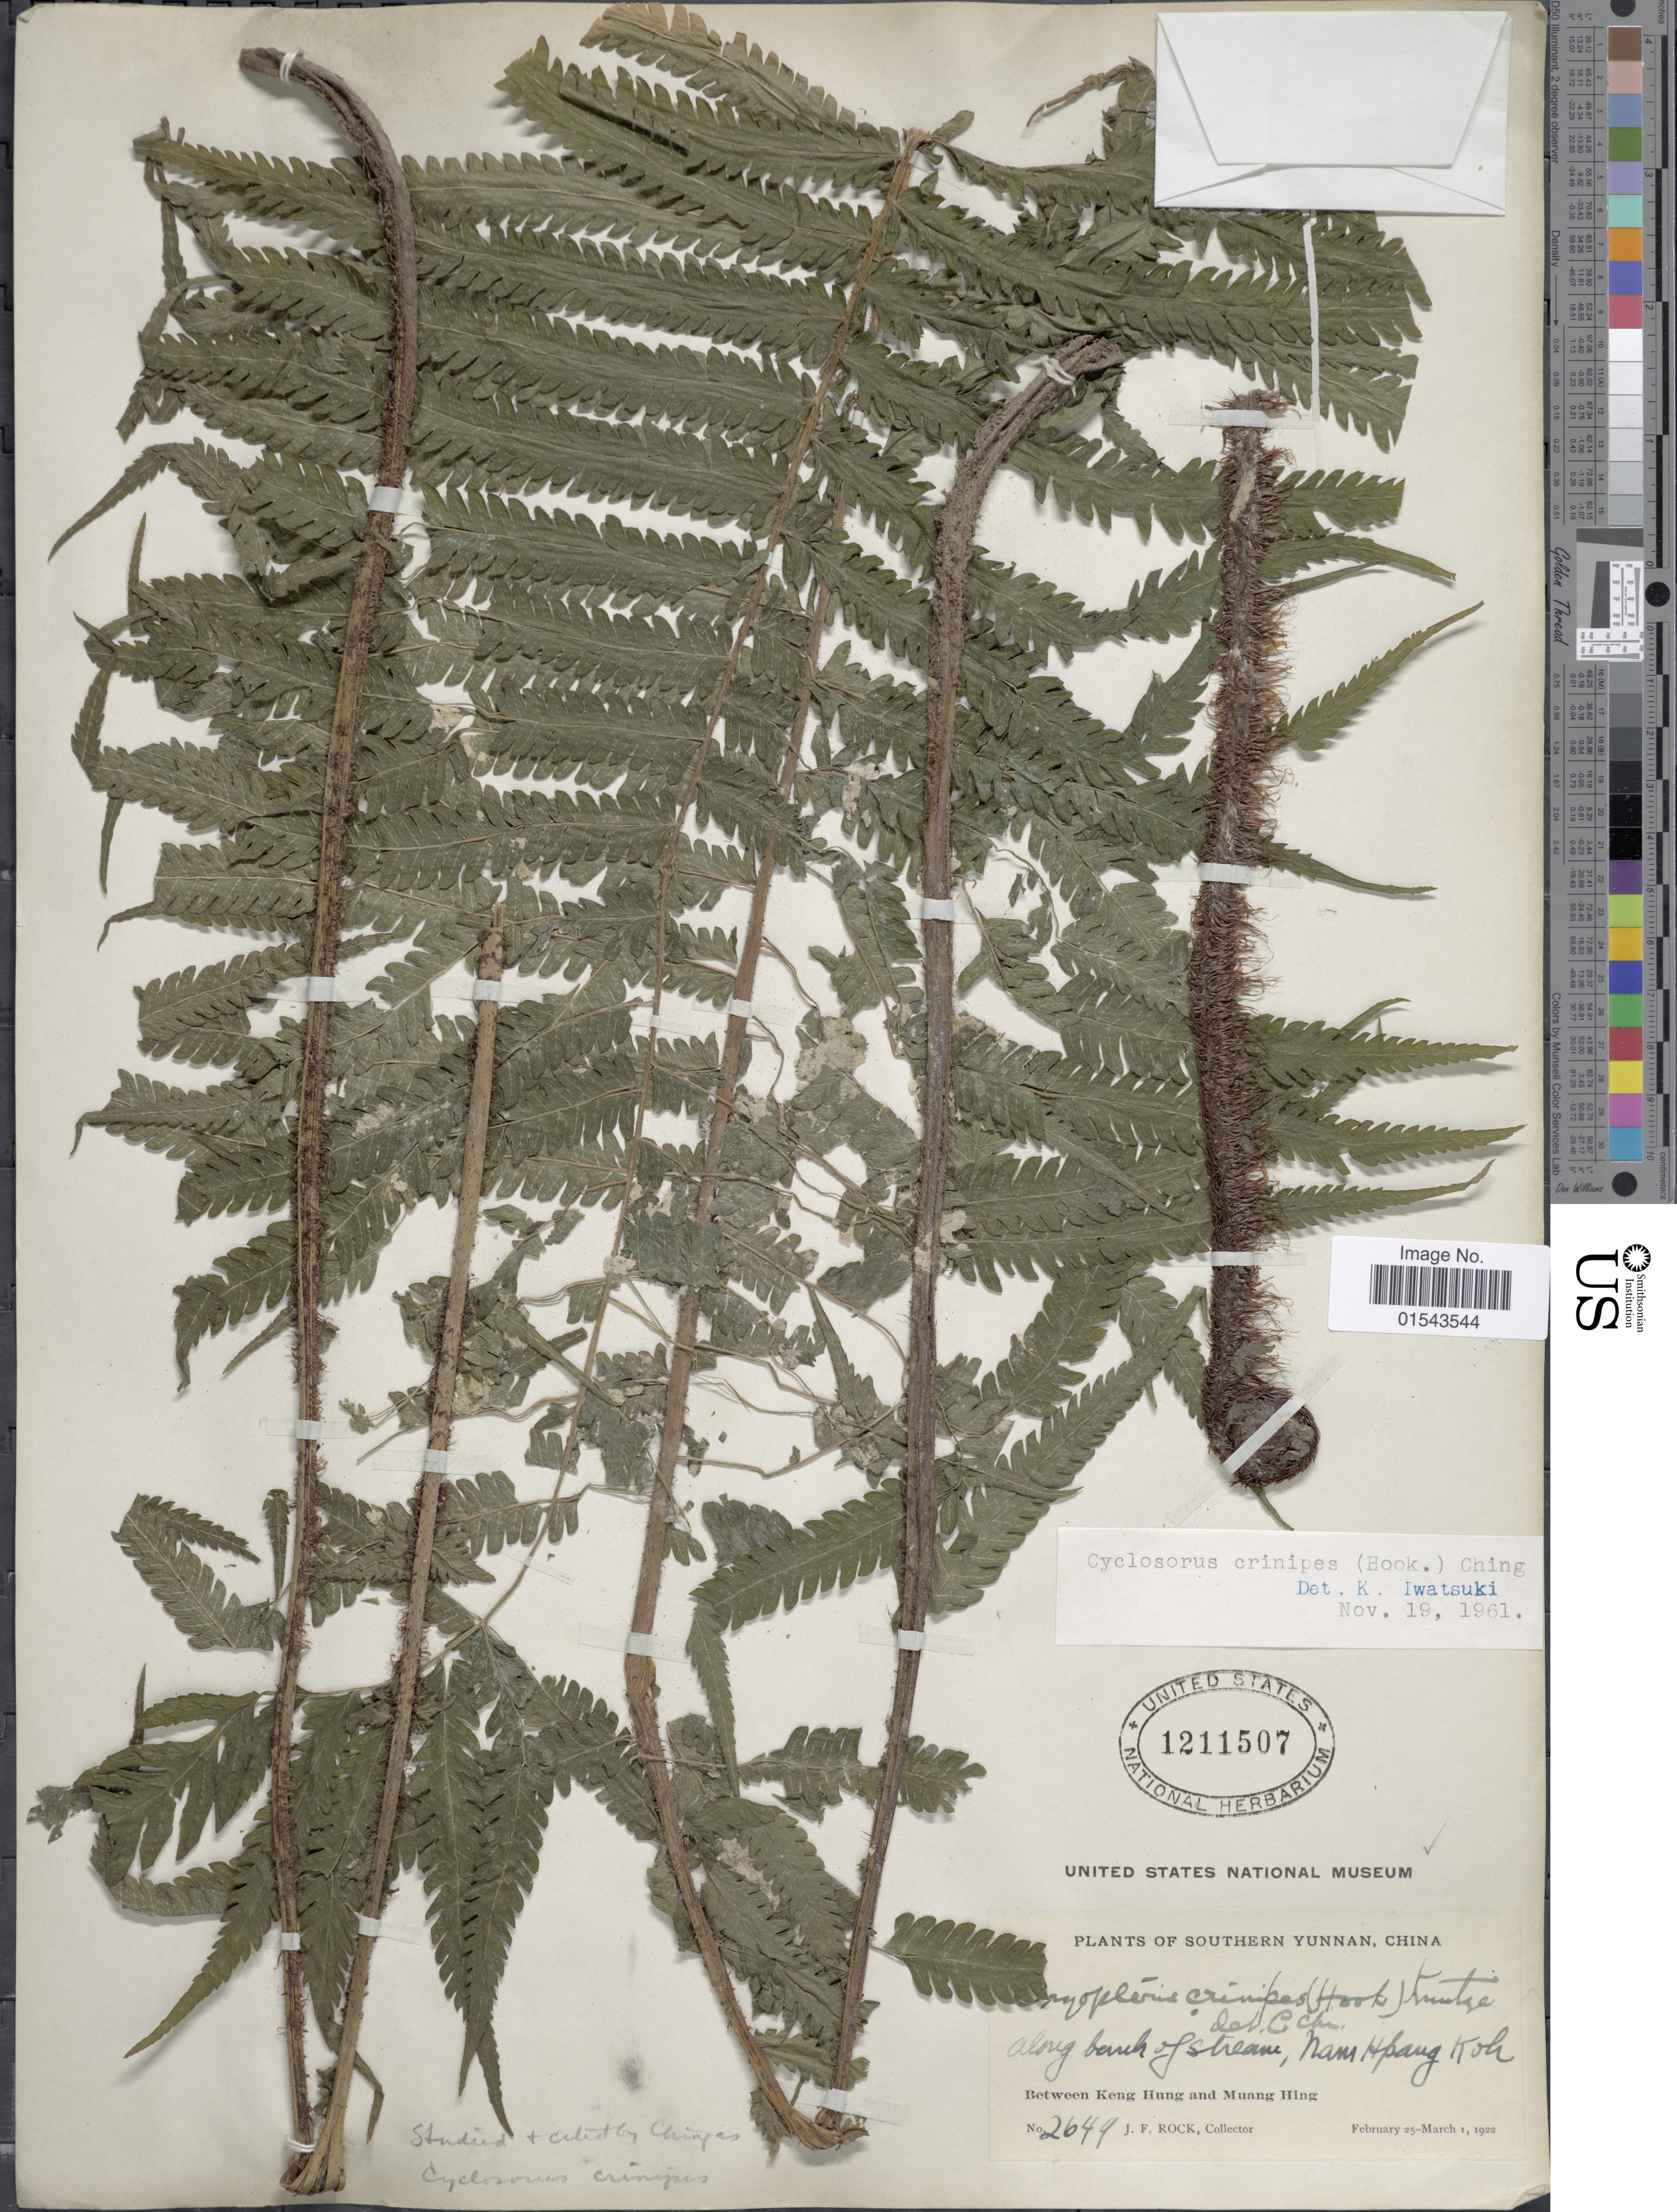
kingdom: Plantae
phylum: Tracheophyta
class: Polypodiopsida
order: Polypodiales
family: Thelypteridaceae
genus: Christella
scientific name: Christella crinipes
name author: (Hook.) Holttum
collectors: J. Rock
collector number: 2649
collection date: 1922-02-25/1922-03-01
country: China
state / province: Yunnan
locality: Southern Yunnan. Along bank of stream, Nam Hpang Koh. Between Keng Hung and Muang Hing.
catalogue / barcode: US 1211507